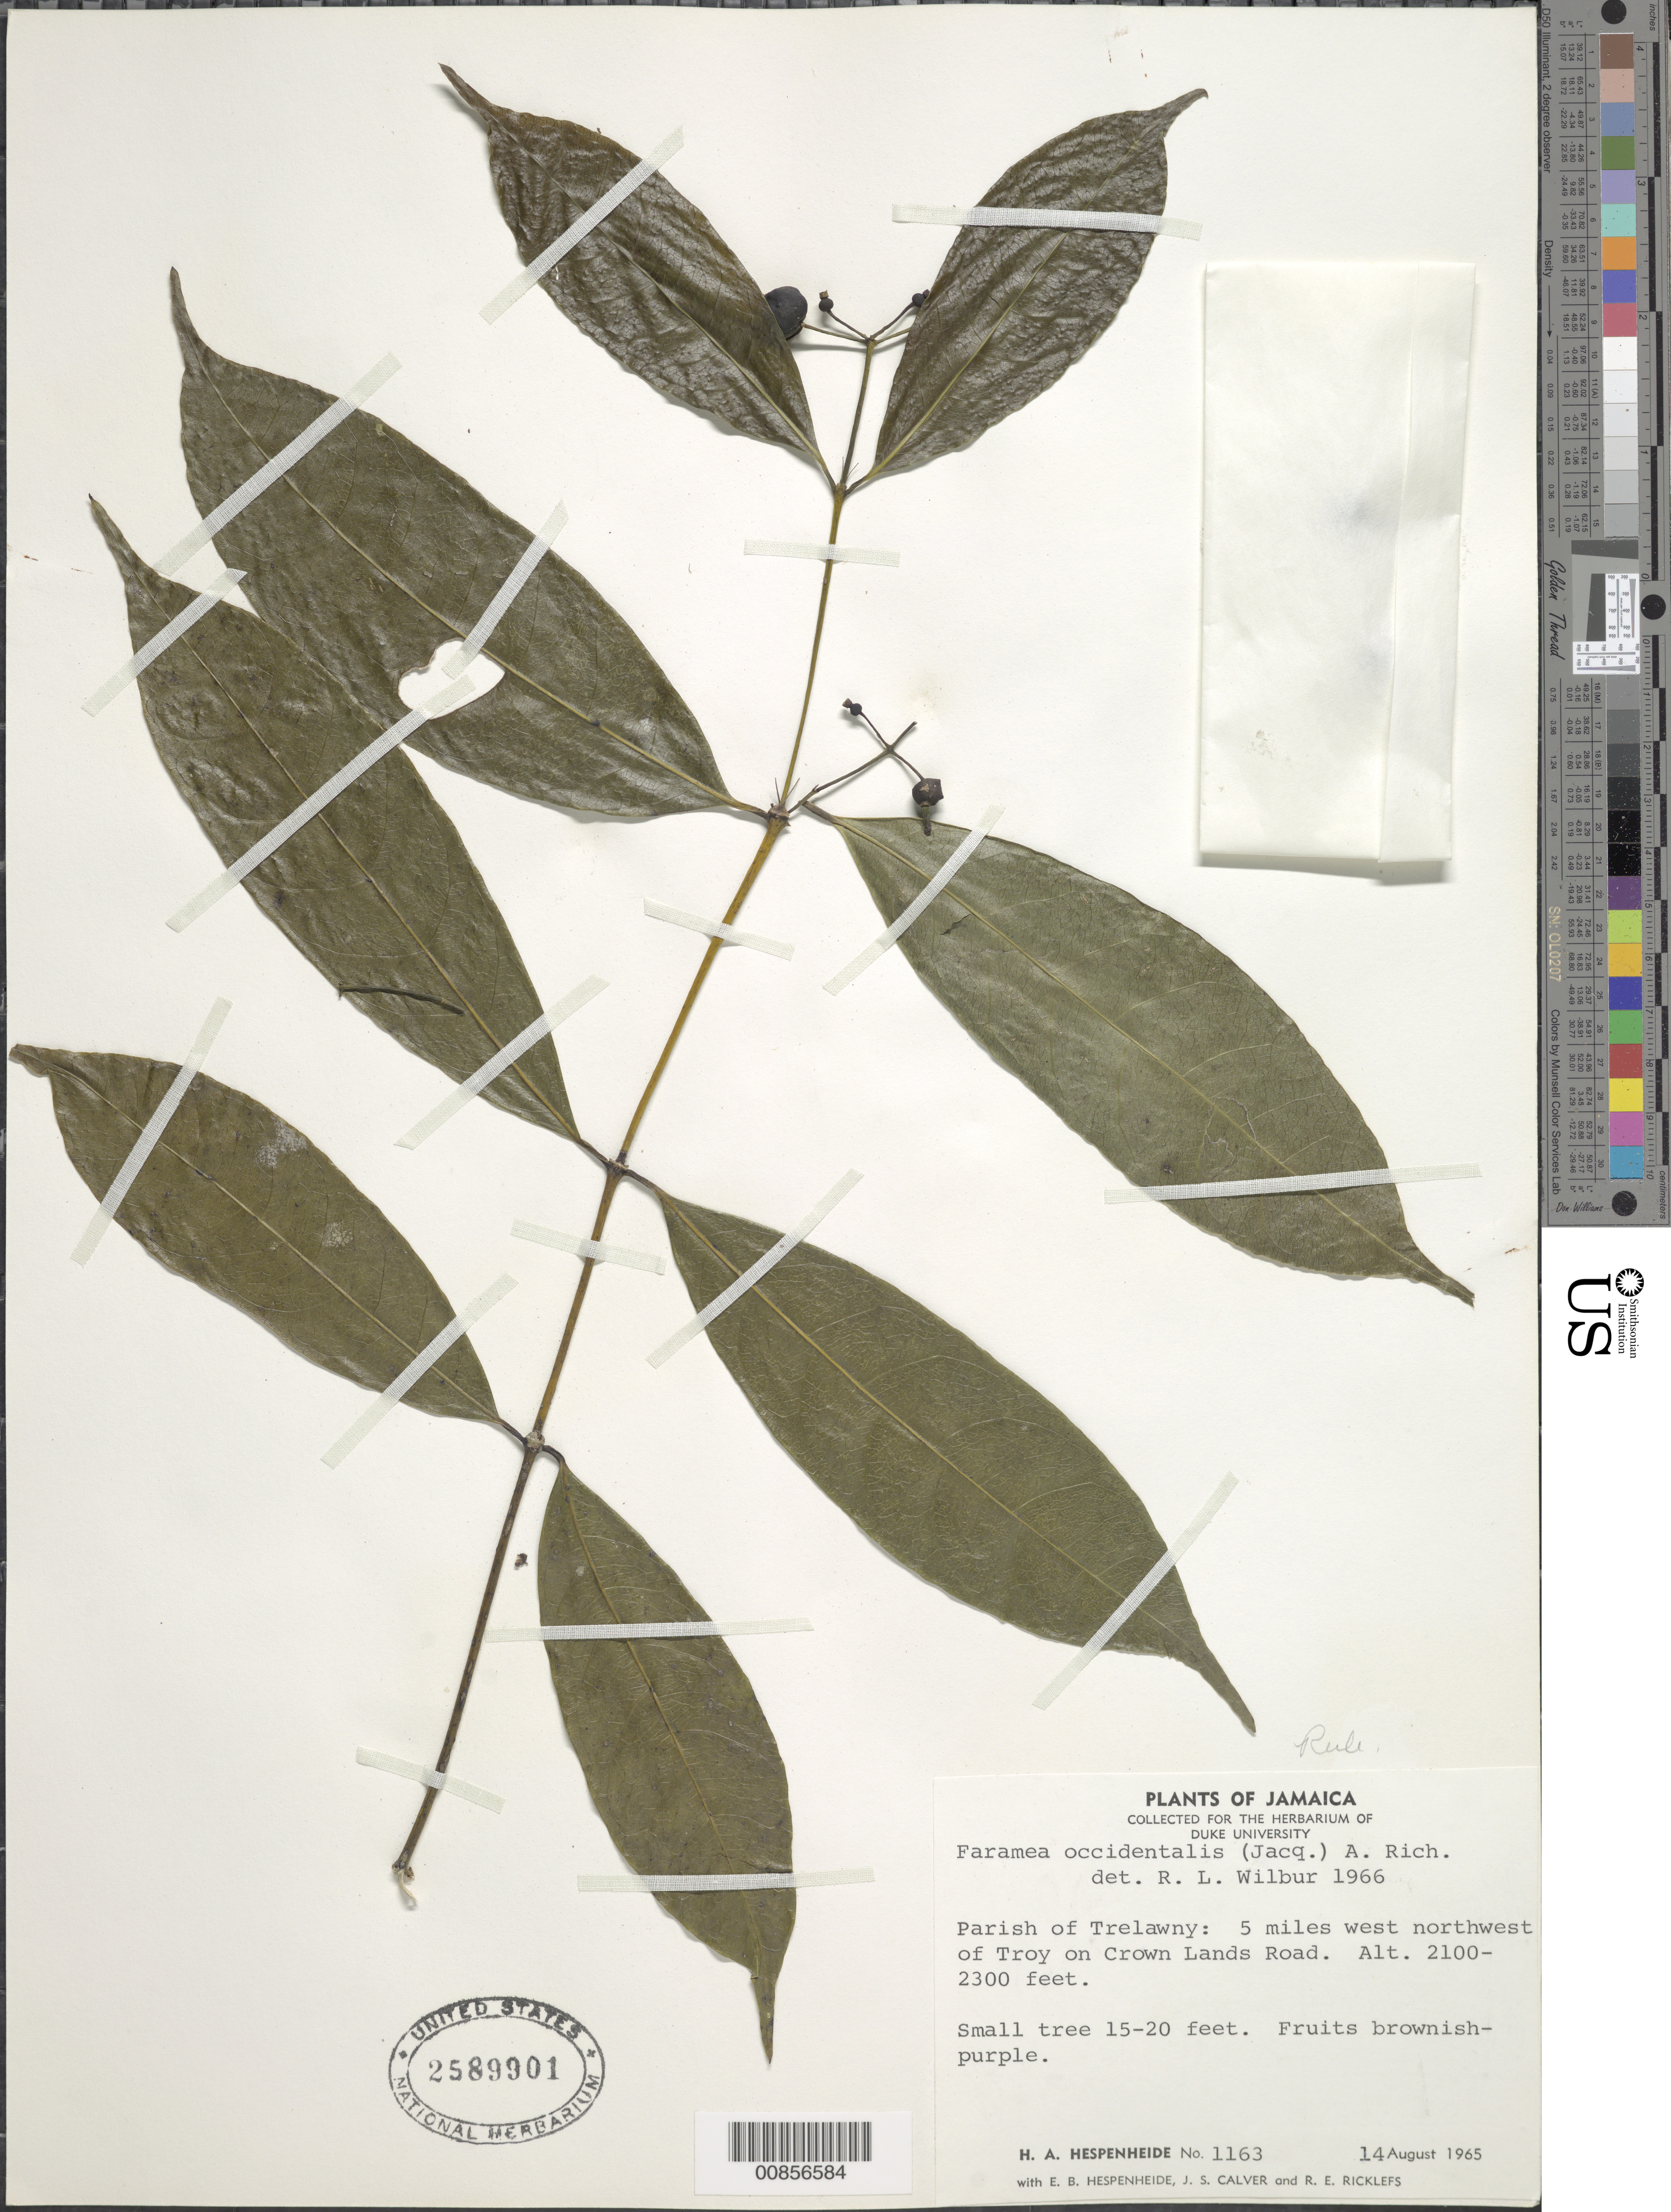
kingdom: Plantae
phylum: Tracheophyta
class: Magnoliopsida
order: Gentianales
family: Rubiaceae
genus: Faramea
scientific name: Faramea occidentalis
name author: (L.) A. Rich.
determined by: Wilbur, R. L.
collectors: H. A. Hespenheide, E. Hespenheide, J. Calver & R. Ricklefs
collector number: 1163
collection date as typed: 14 Aug 1965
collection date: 1965-08-14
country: Jamaica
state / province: Trelawny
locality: Five miles west-northwest of Troy, on Crown Lands Road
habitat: Along road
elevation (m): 640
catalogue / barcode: US 2589901